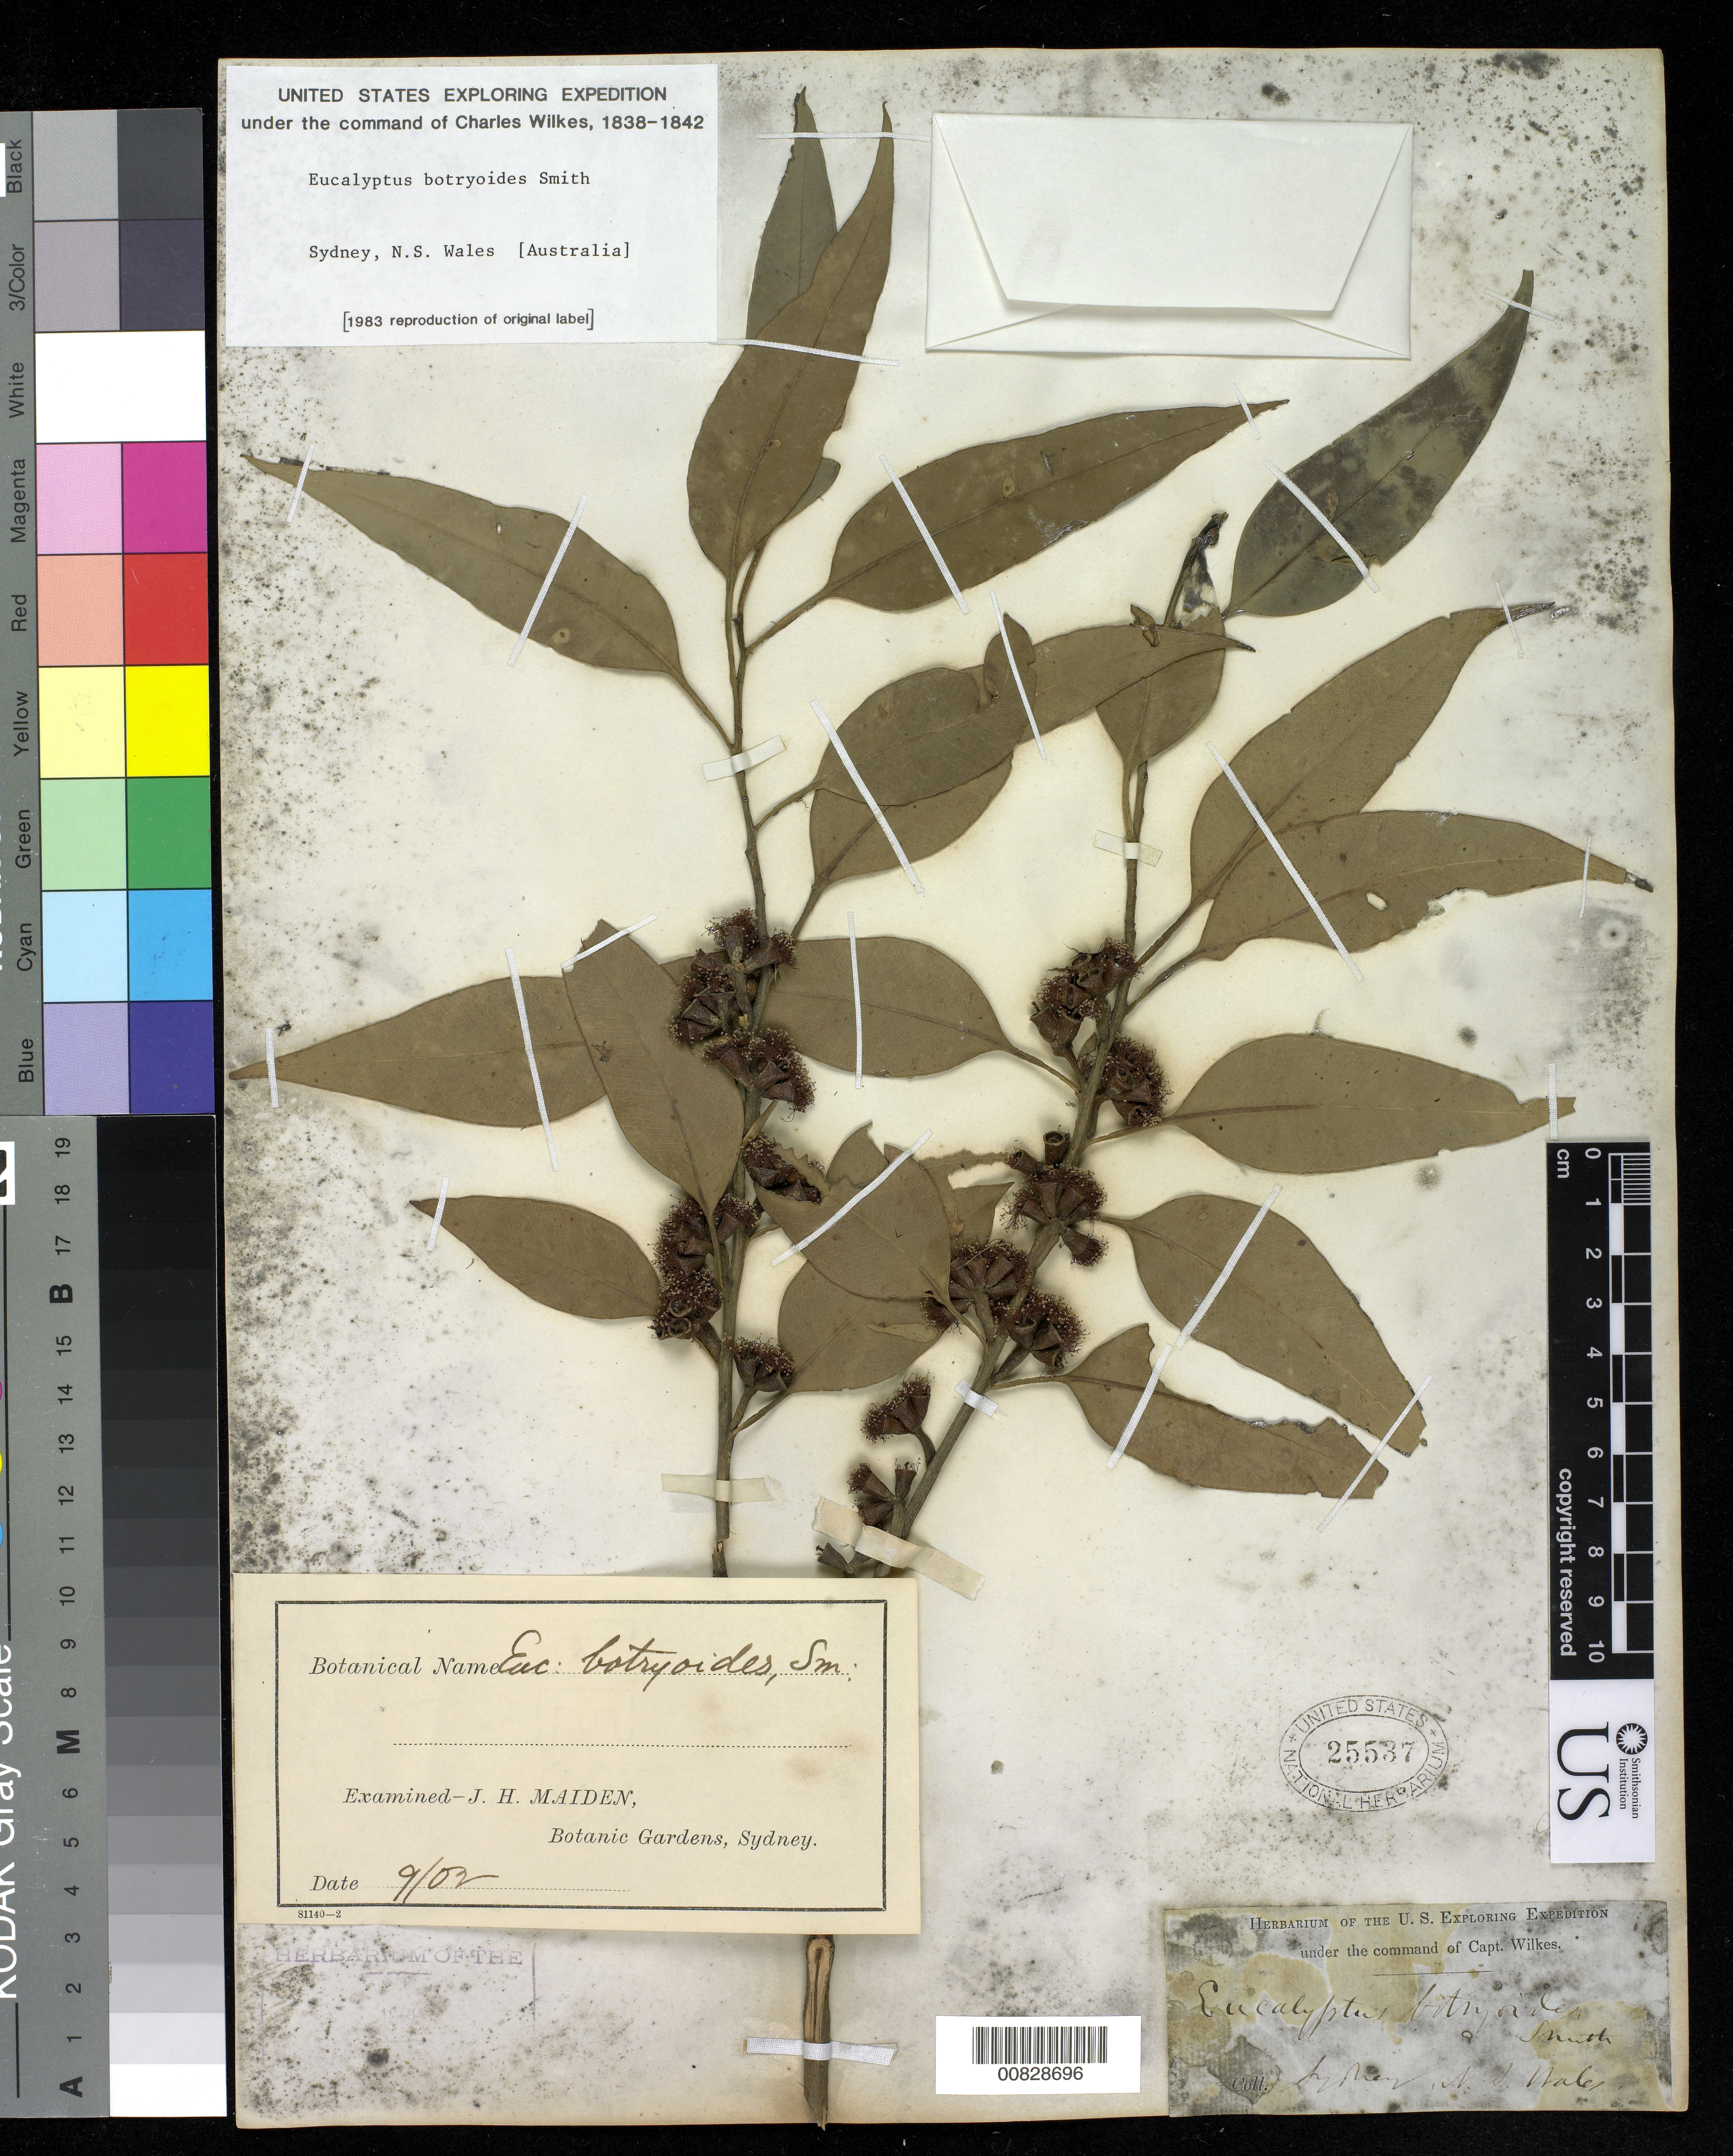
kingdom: Plantae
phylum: Tracheophyta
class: Magnoliopsida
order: Myrtales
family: Myrtaceae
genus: Eucalyptus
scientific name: Eucalyptus botryoides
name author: Sm.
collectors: Wilkes Explor. Exped.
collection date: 1838/1842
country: Australia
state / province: New South Wales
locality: Sydney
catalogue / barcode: US 25537